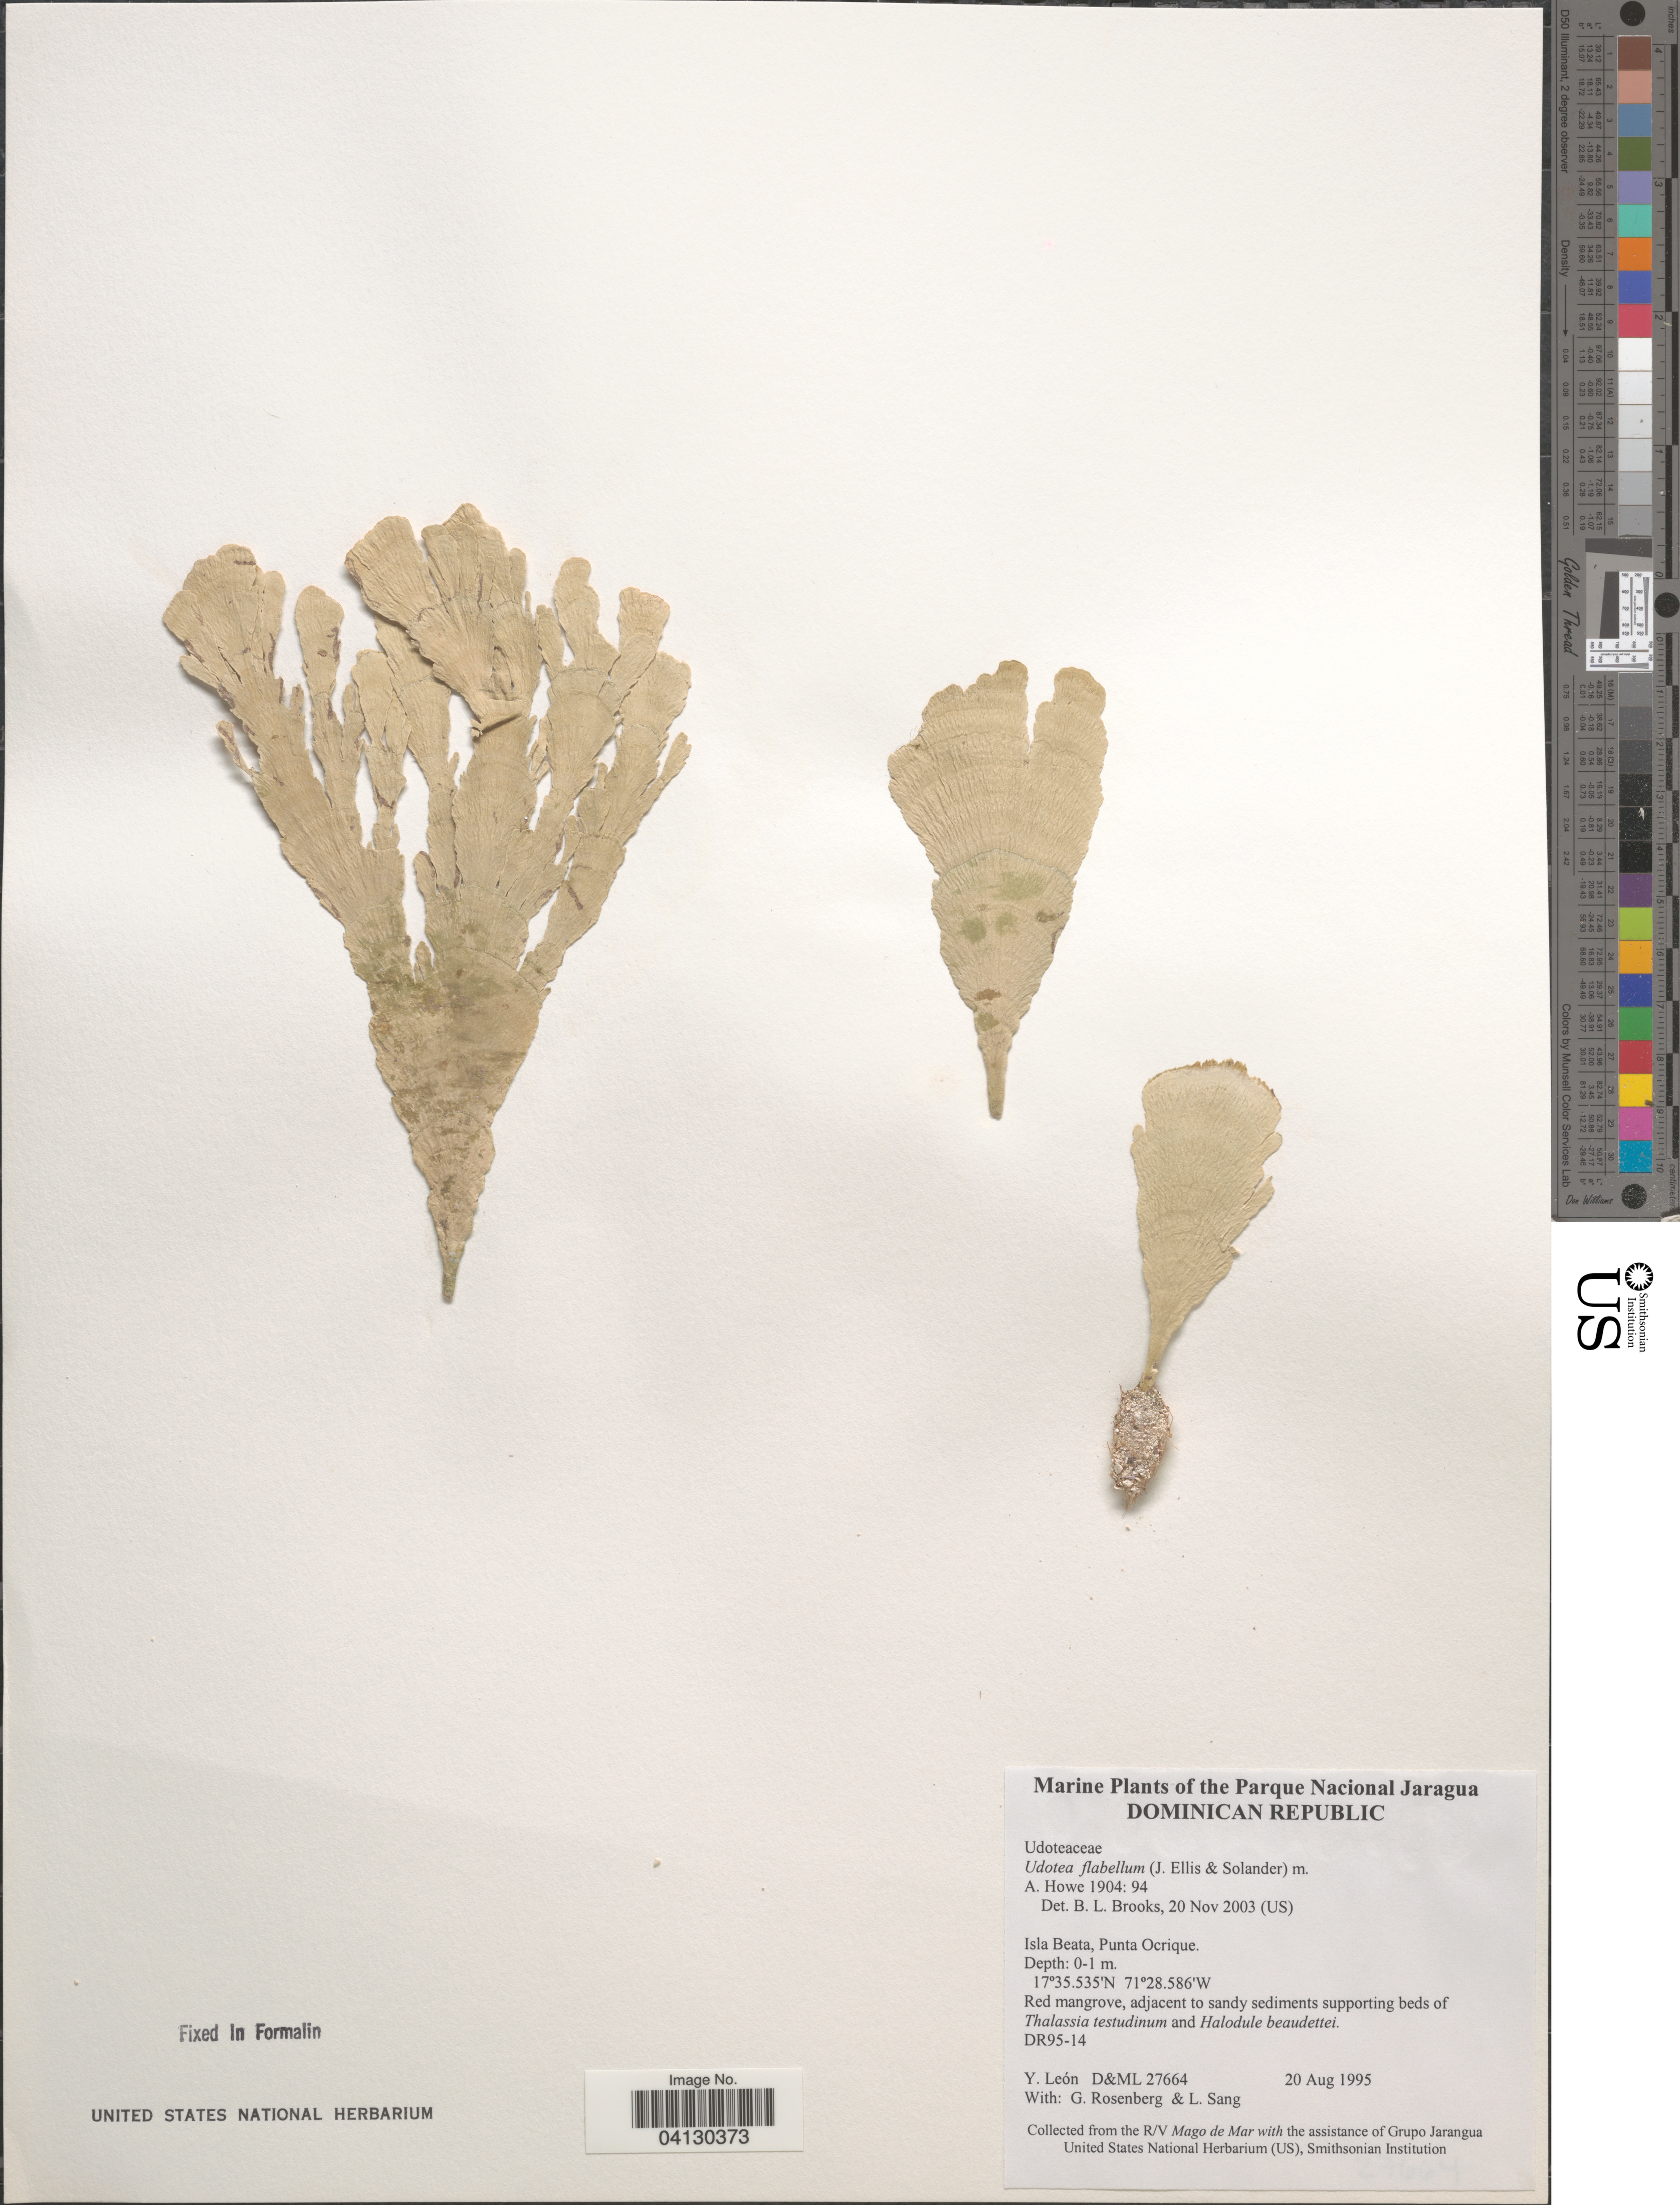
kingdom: Plantae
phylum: Chlorophyta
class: Ulvophyceae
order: Bryopsidales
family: Udoteaceae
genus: Udotea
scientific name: Udotea flabellum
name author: (J. Ellis & Sol.) M. Howe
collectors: Y. León, G. Rosenberg & L. Sang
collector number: D&ML27664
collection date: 1995-08-20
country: Dominican Republic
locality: The Parque Nacional Jaragua. Isla Beata, Punta Ocrique.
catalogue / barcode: US 328899